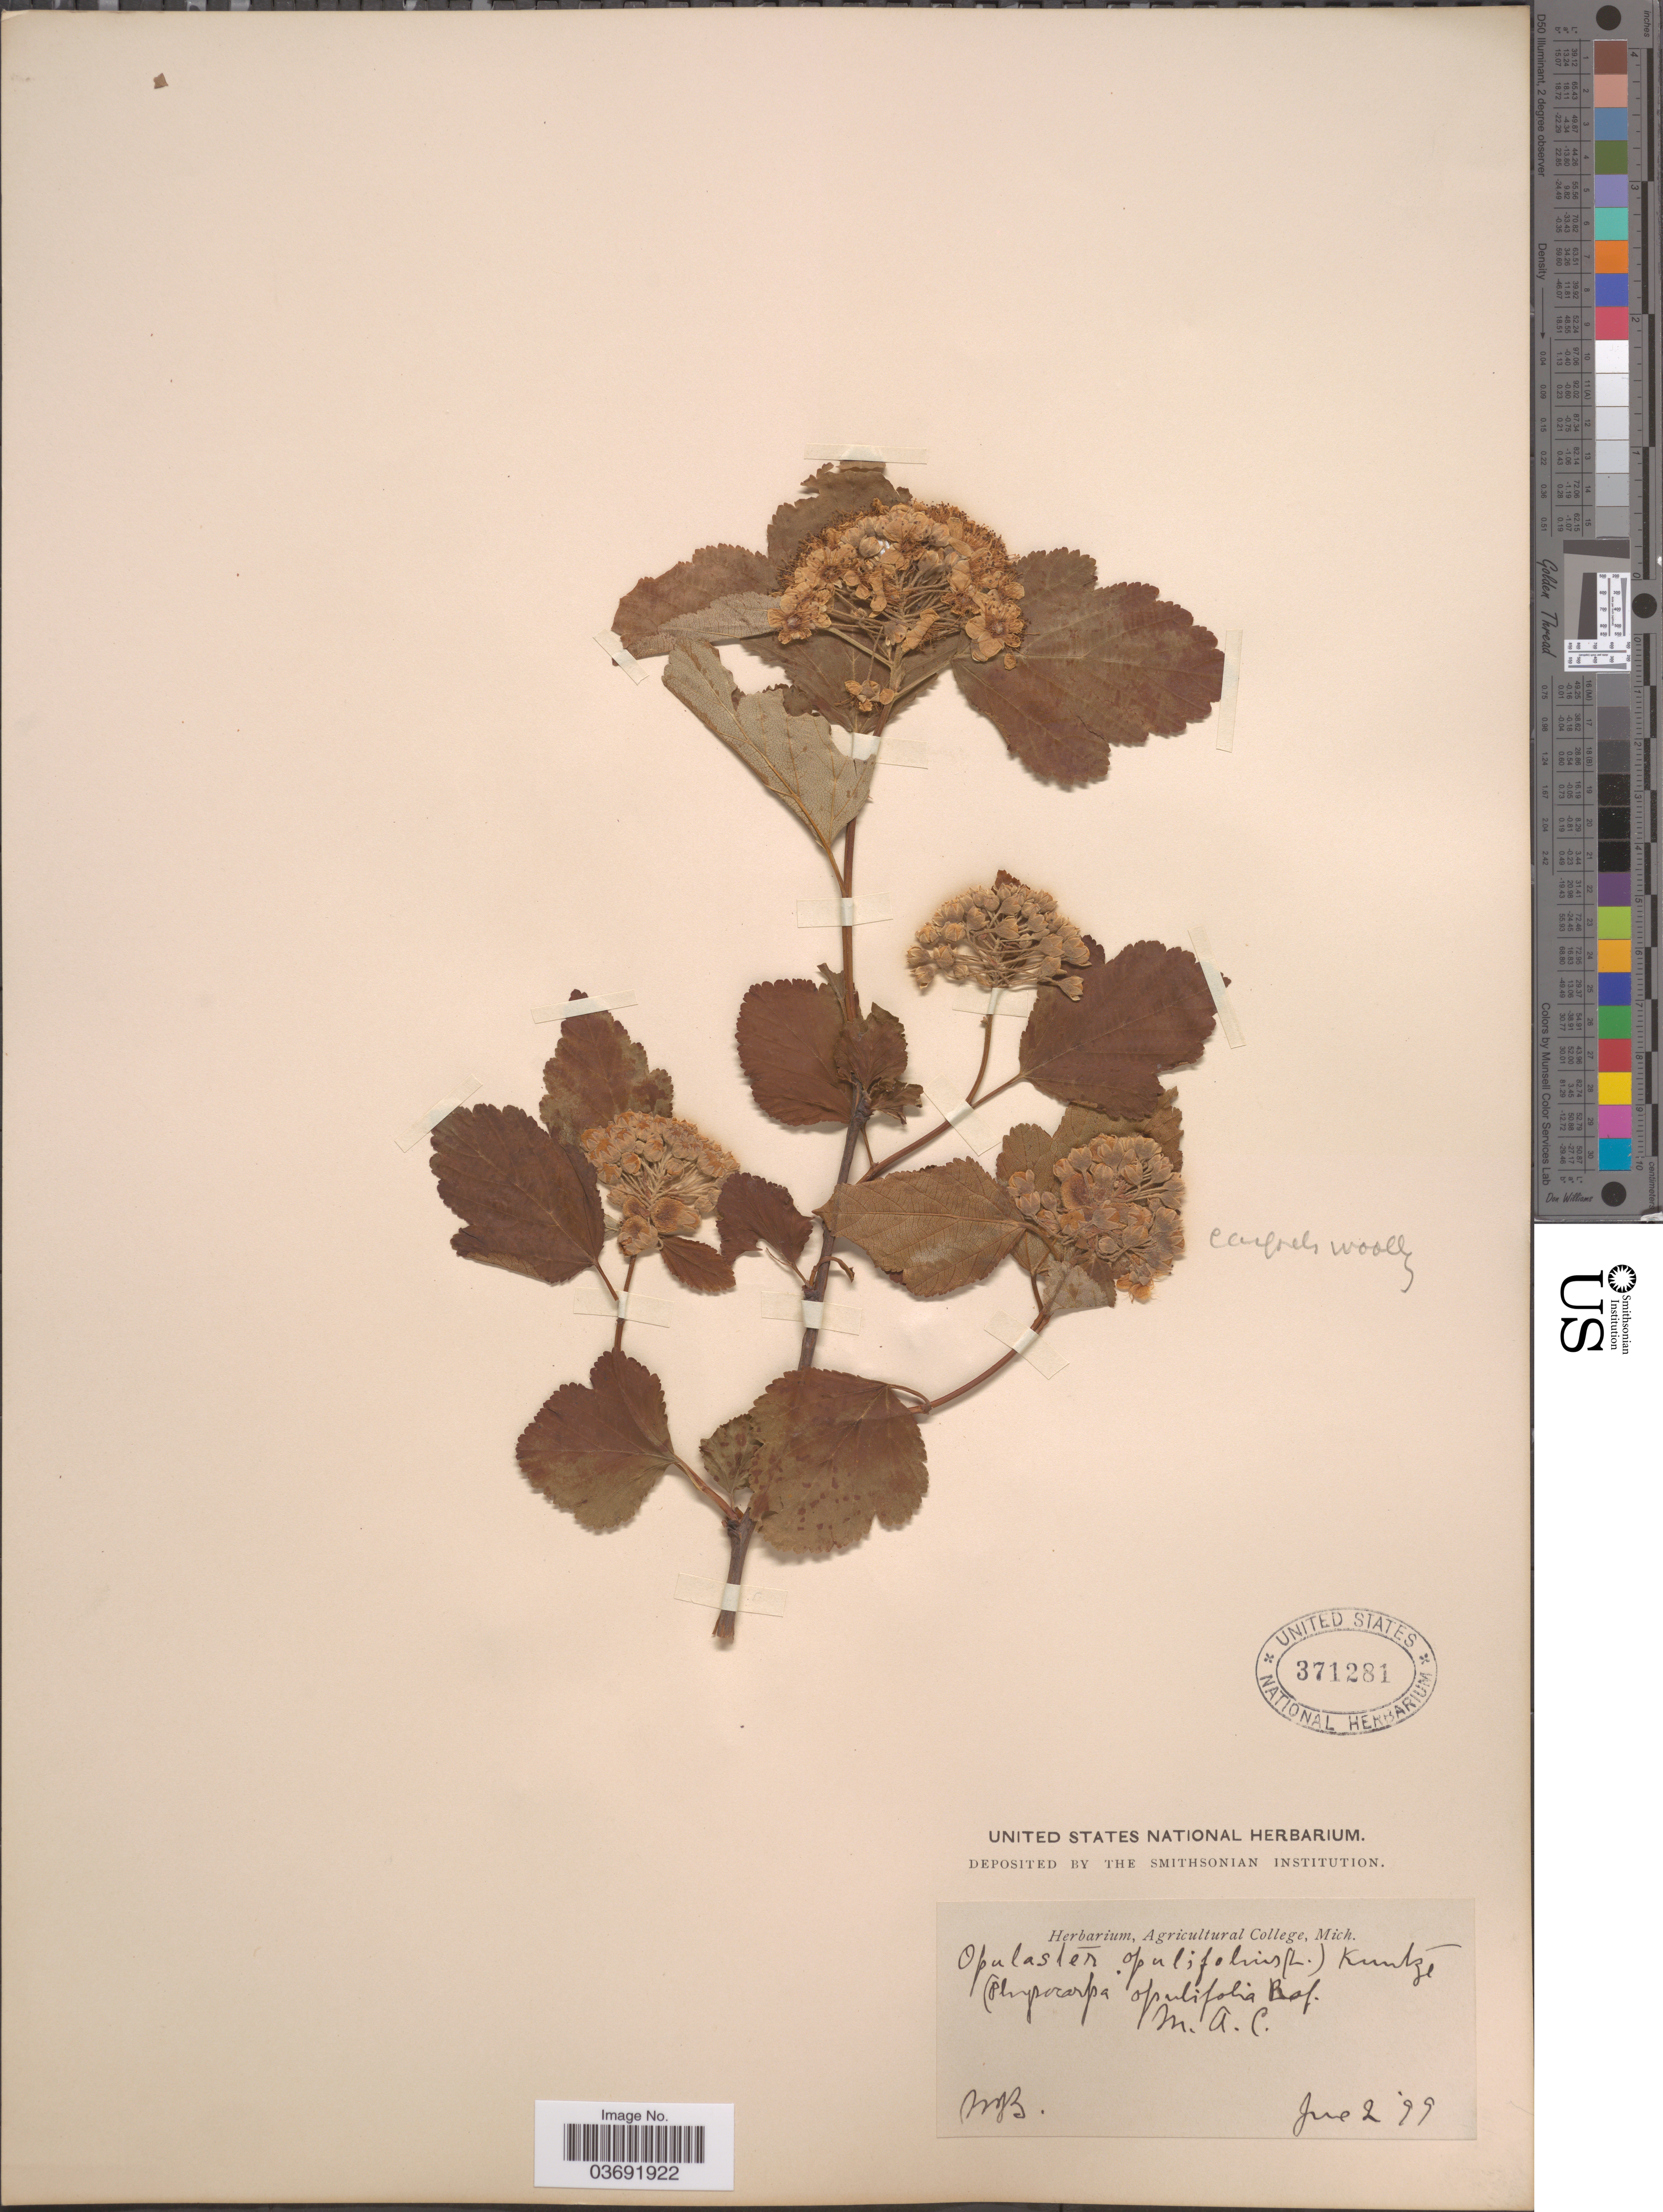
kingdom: Plantae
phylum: Tracheophyta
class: Magnoliopsida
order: Rosales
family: Rosaceae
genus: Physocarpus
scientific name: Physocarpus opulifolius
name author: (L.) Maxim.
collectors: MB.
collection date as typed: Transcribed d/m/y: 2/6/99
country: United States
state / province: Michigan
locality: M.A.C.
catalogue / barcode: US 371281